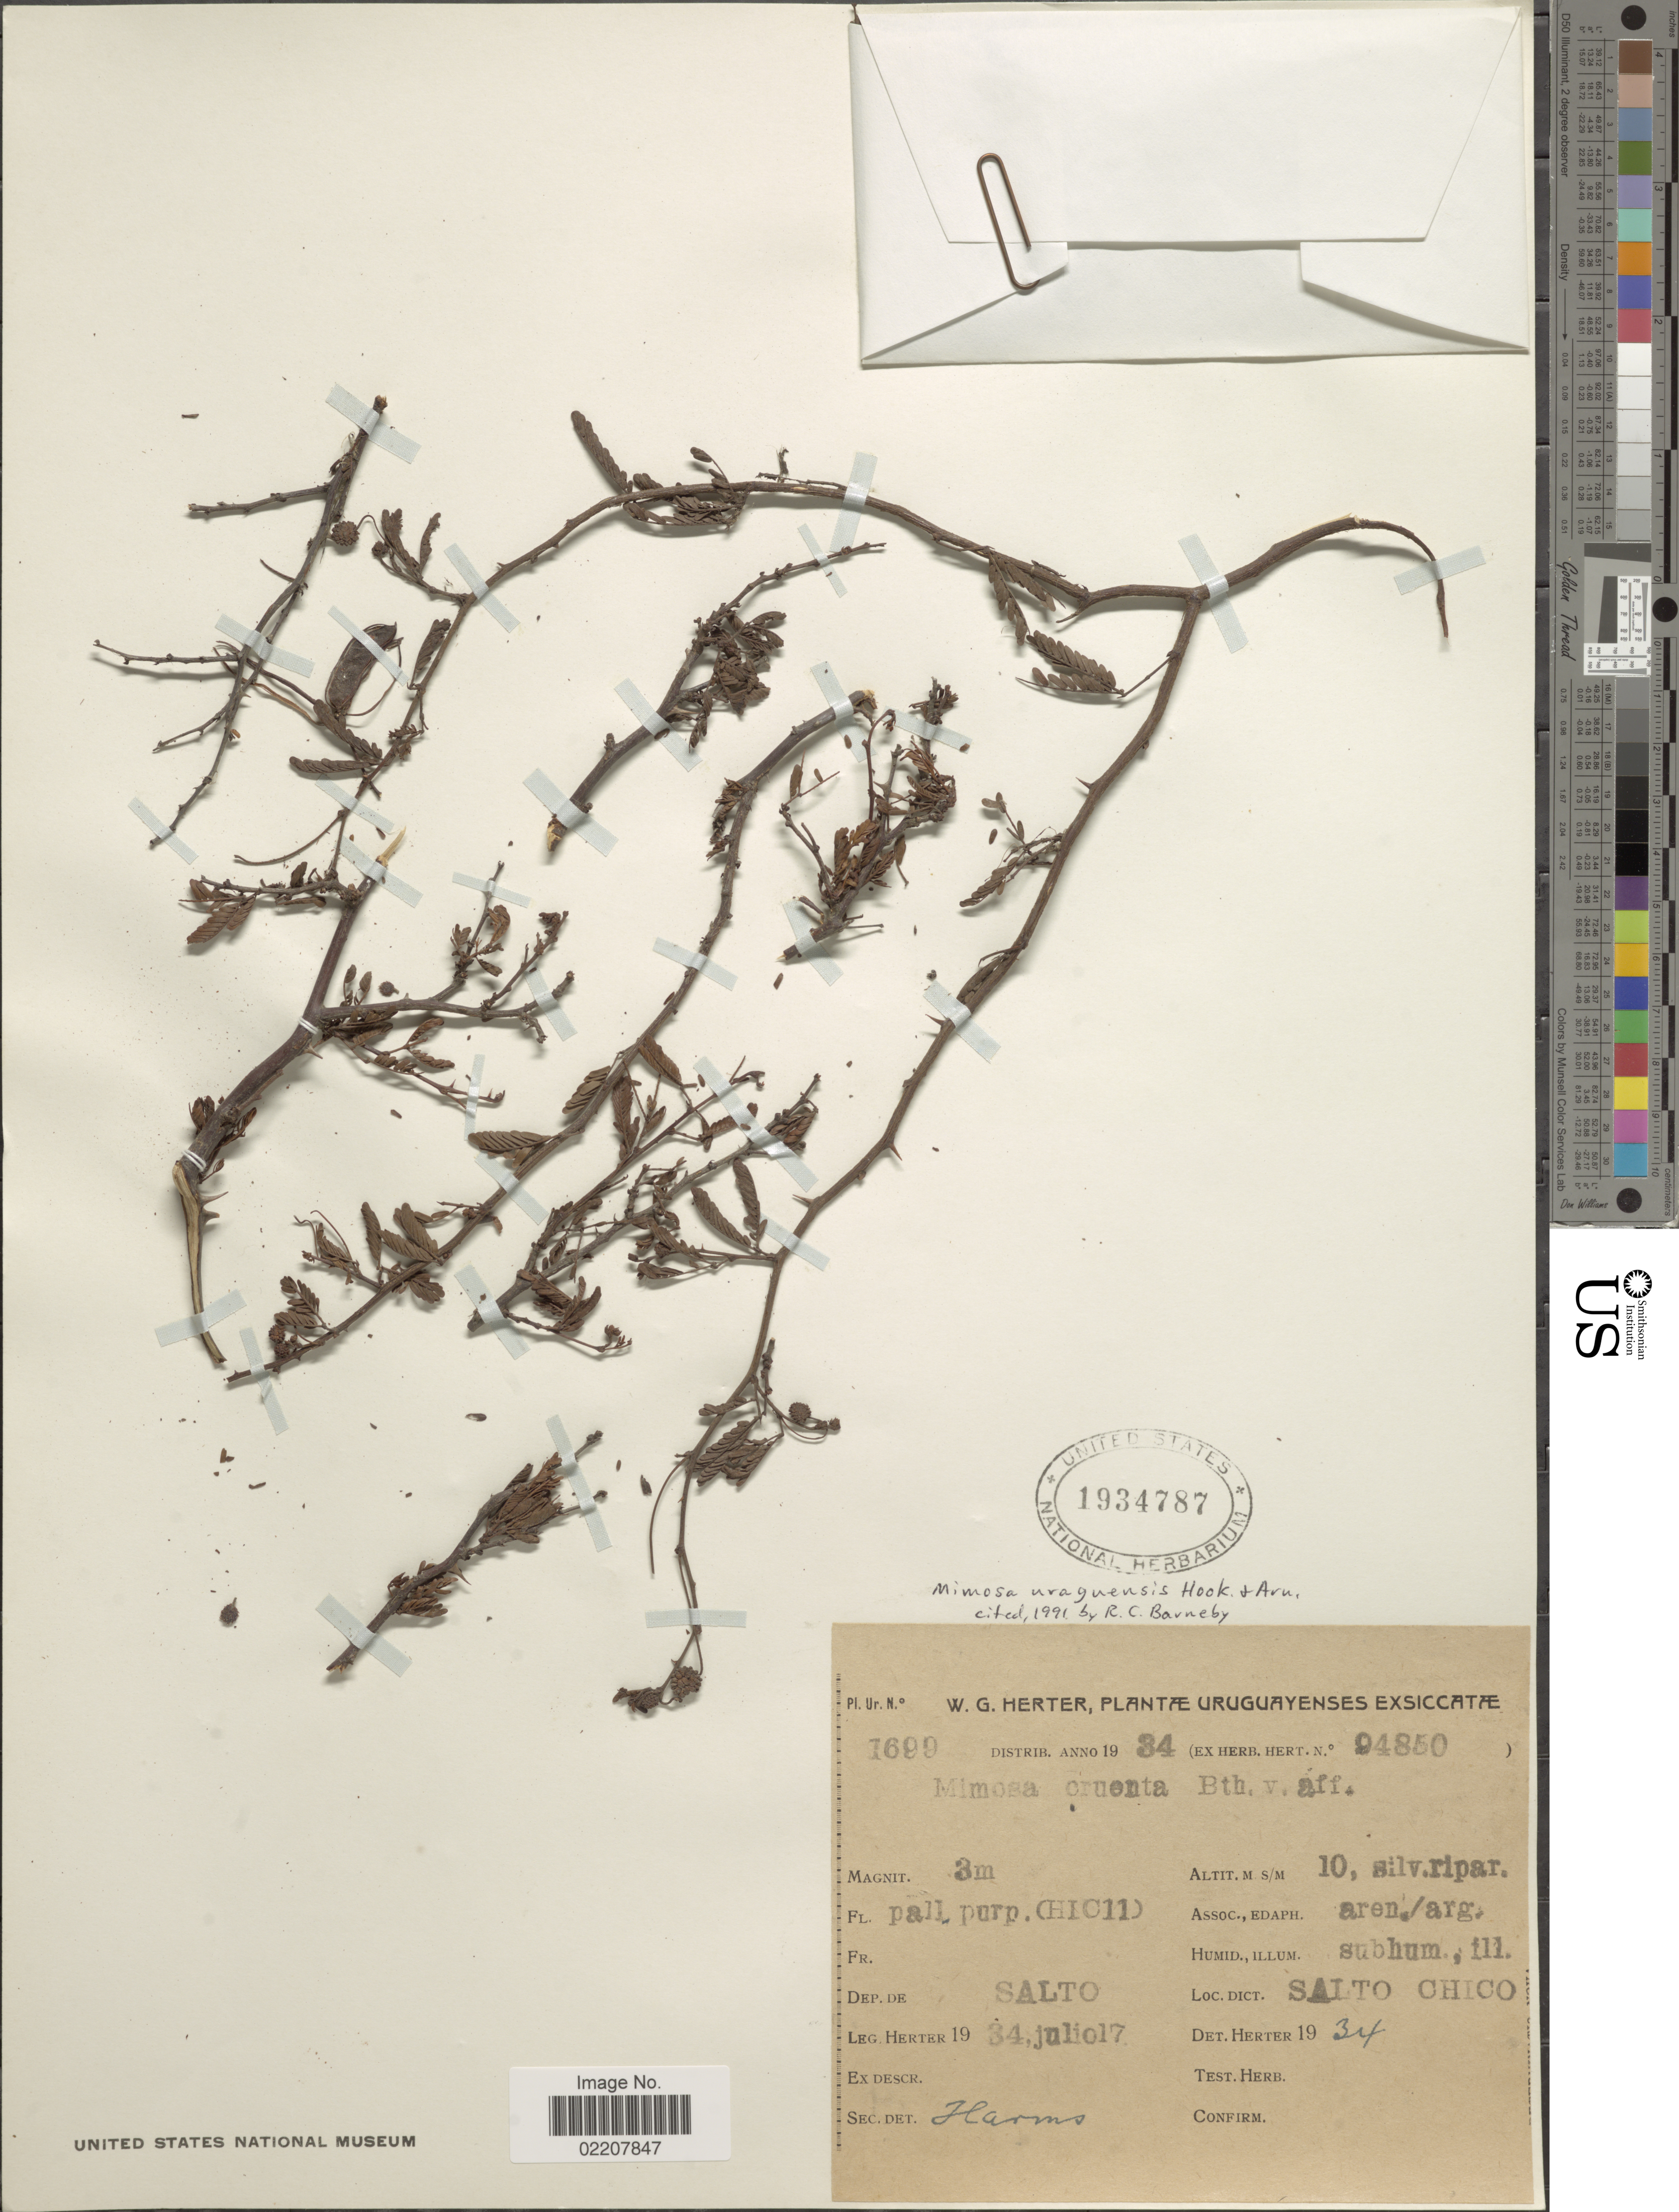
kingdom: Plantae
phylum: Tracheophyta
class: Magnoliopsida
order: Fabales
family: Fabaceae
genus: Mimosa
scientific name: Mimosa uruguensis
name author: Hook. & Arn.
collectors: W. G. Herter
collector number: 1699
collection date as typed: Transcribed d/m/y: 17/7/34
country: Uruguay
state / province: Salto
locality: Dept de Salto, Salto Chico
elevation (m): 10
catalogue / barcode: US 1934787